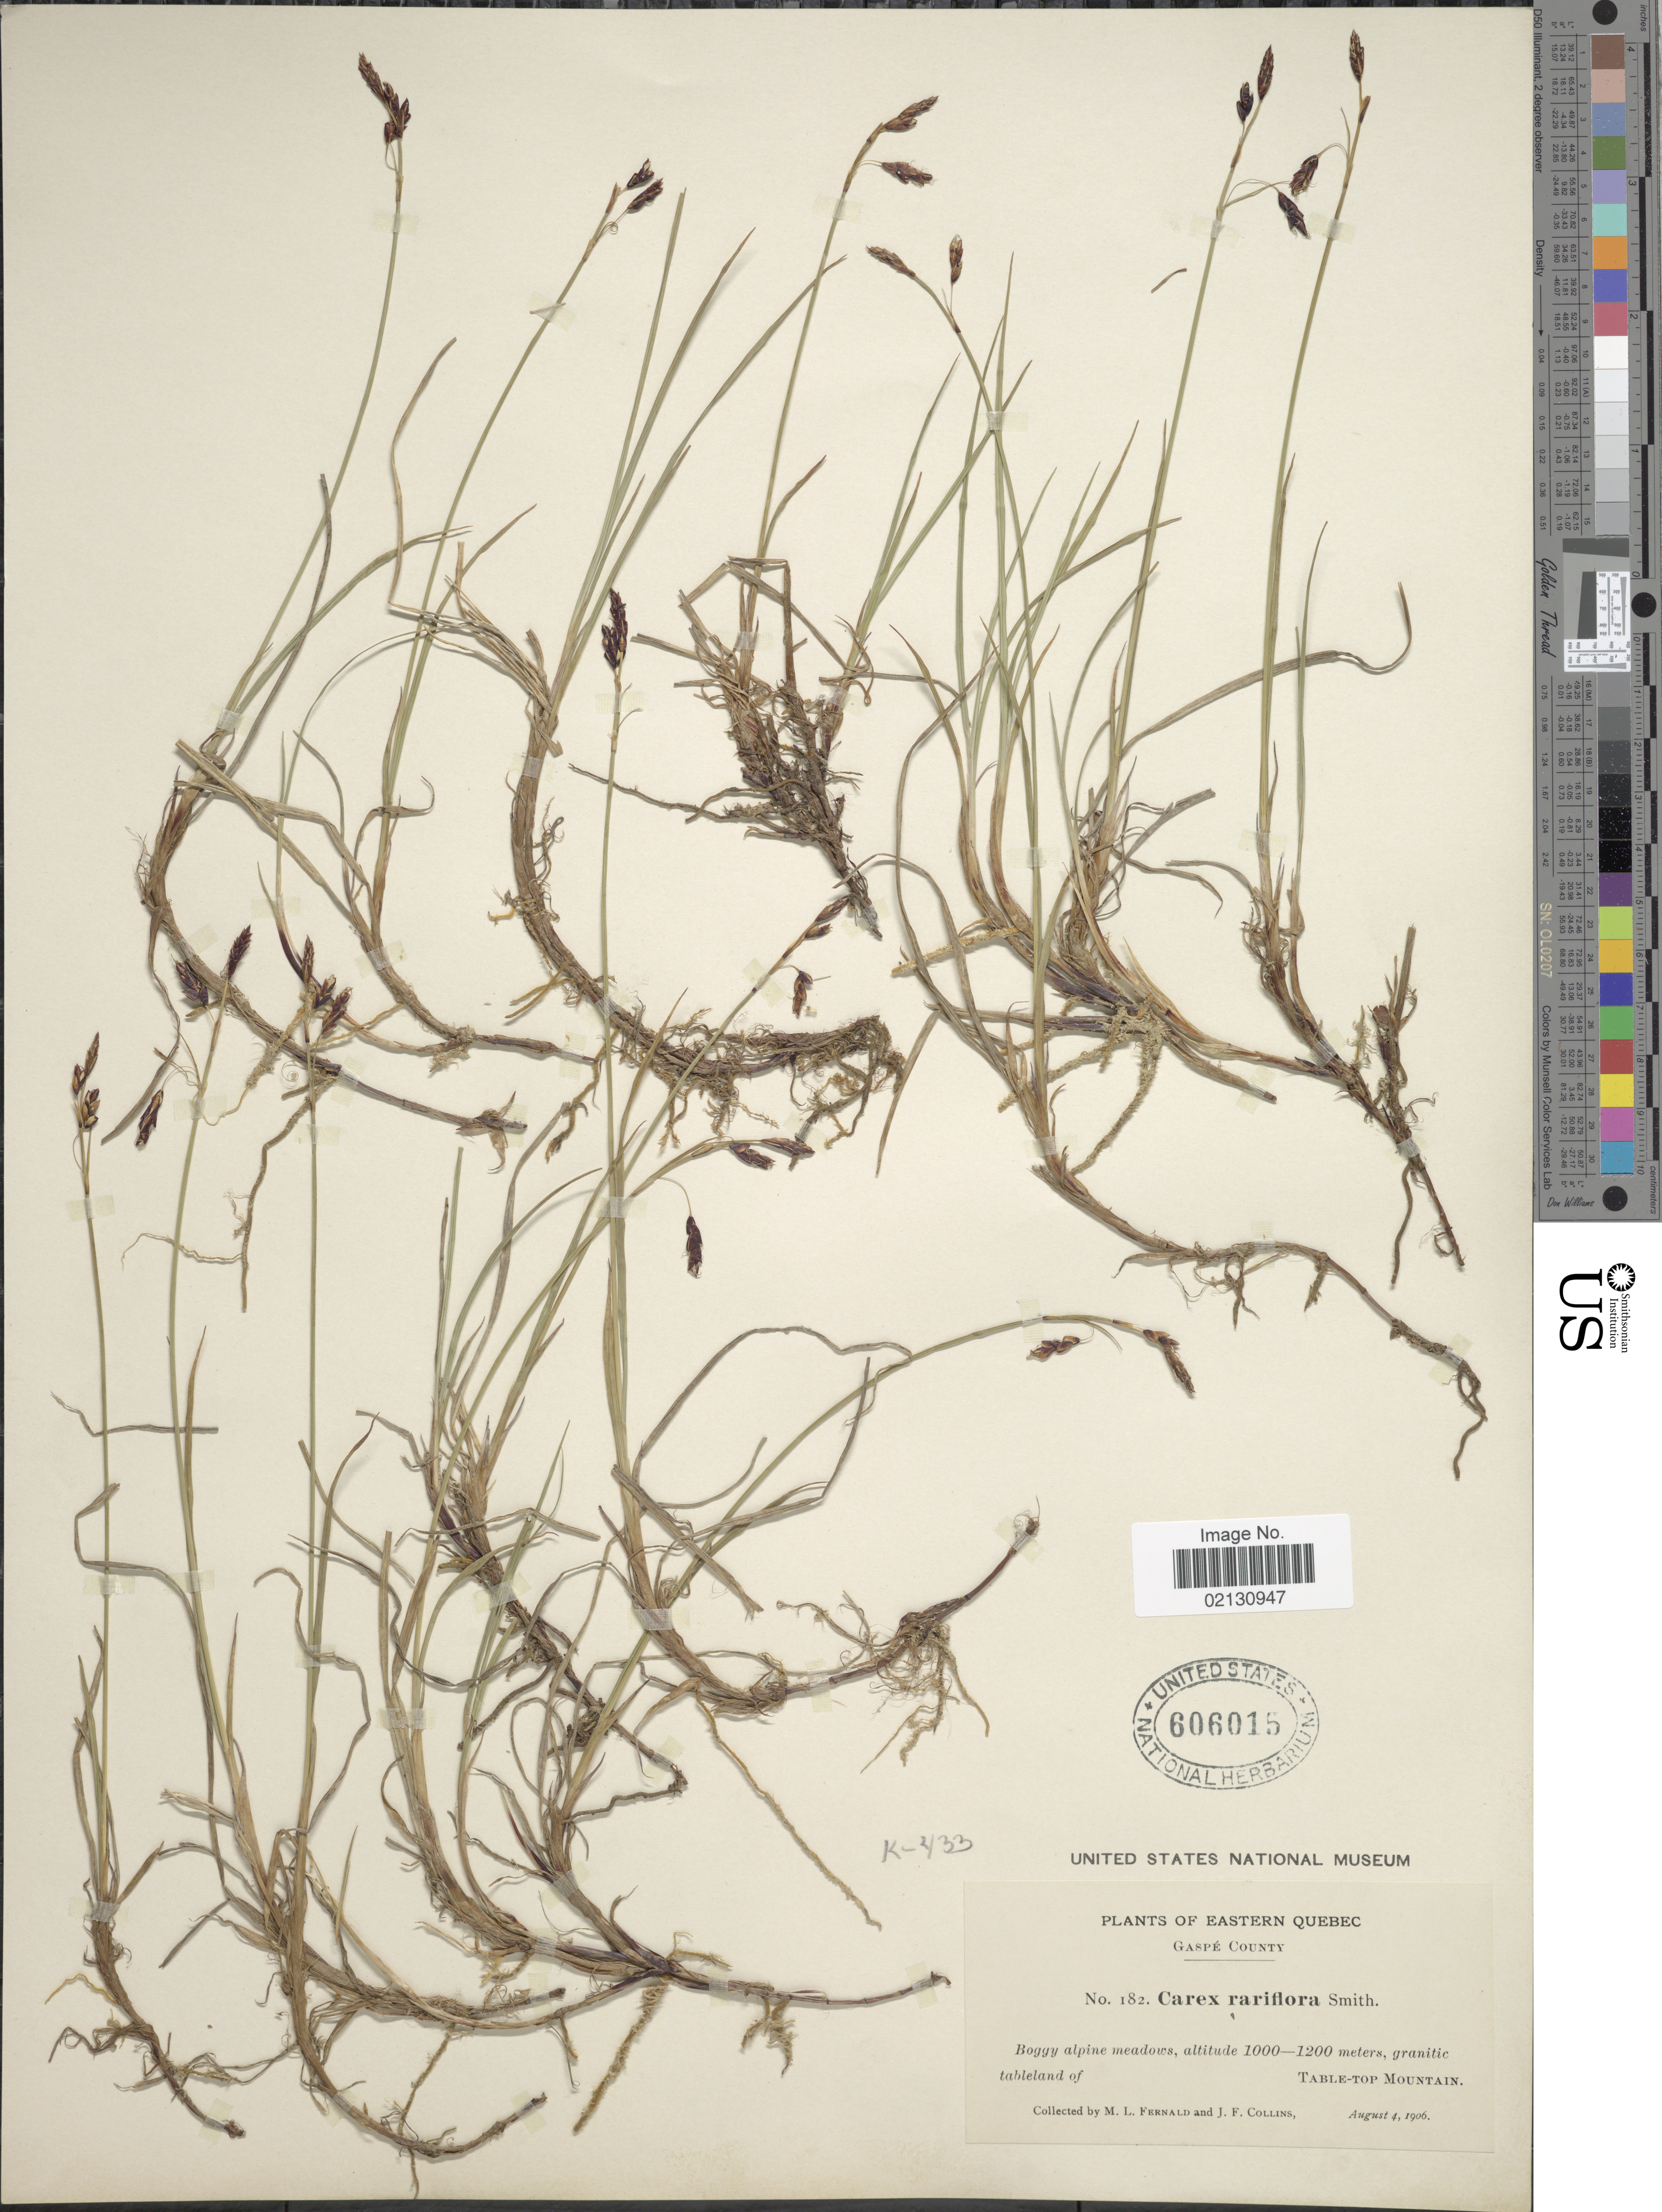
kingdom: Plantae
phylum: Tracheophyta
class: Liliopsida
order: Poales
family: Cyperaceae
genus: Carex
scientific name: Carex rariflora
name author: (Wahlenb.) Sm.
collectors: M. L. Fernald & J. Collins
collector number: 182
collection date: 1906-08-04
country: Canada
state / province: Quebec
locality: Eastern Quebec. Gaspé County. Table-Top Mountain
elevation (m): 1000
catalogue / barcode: US 606015